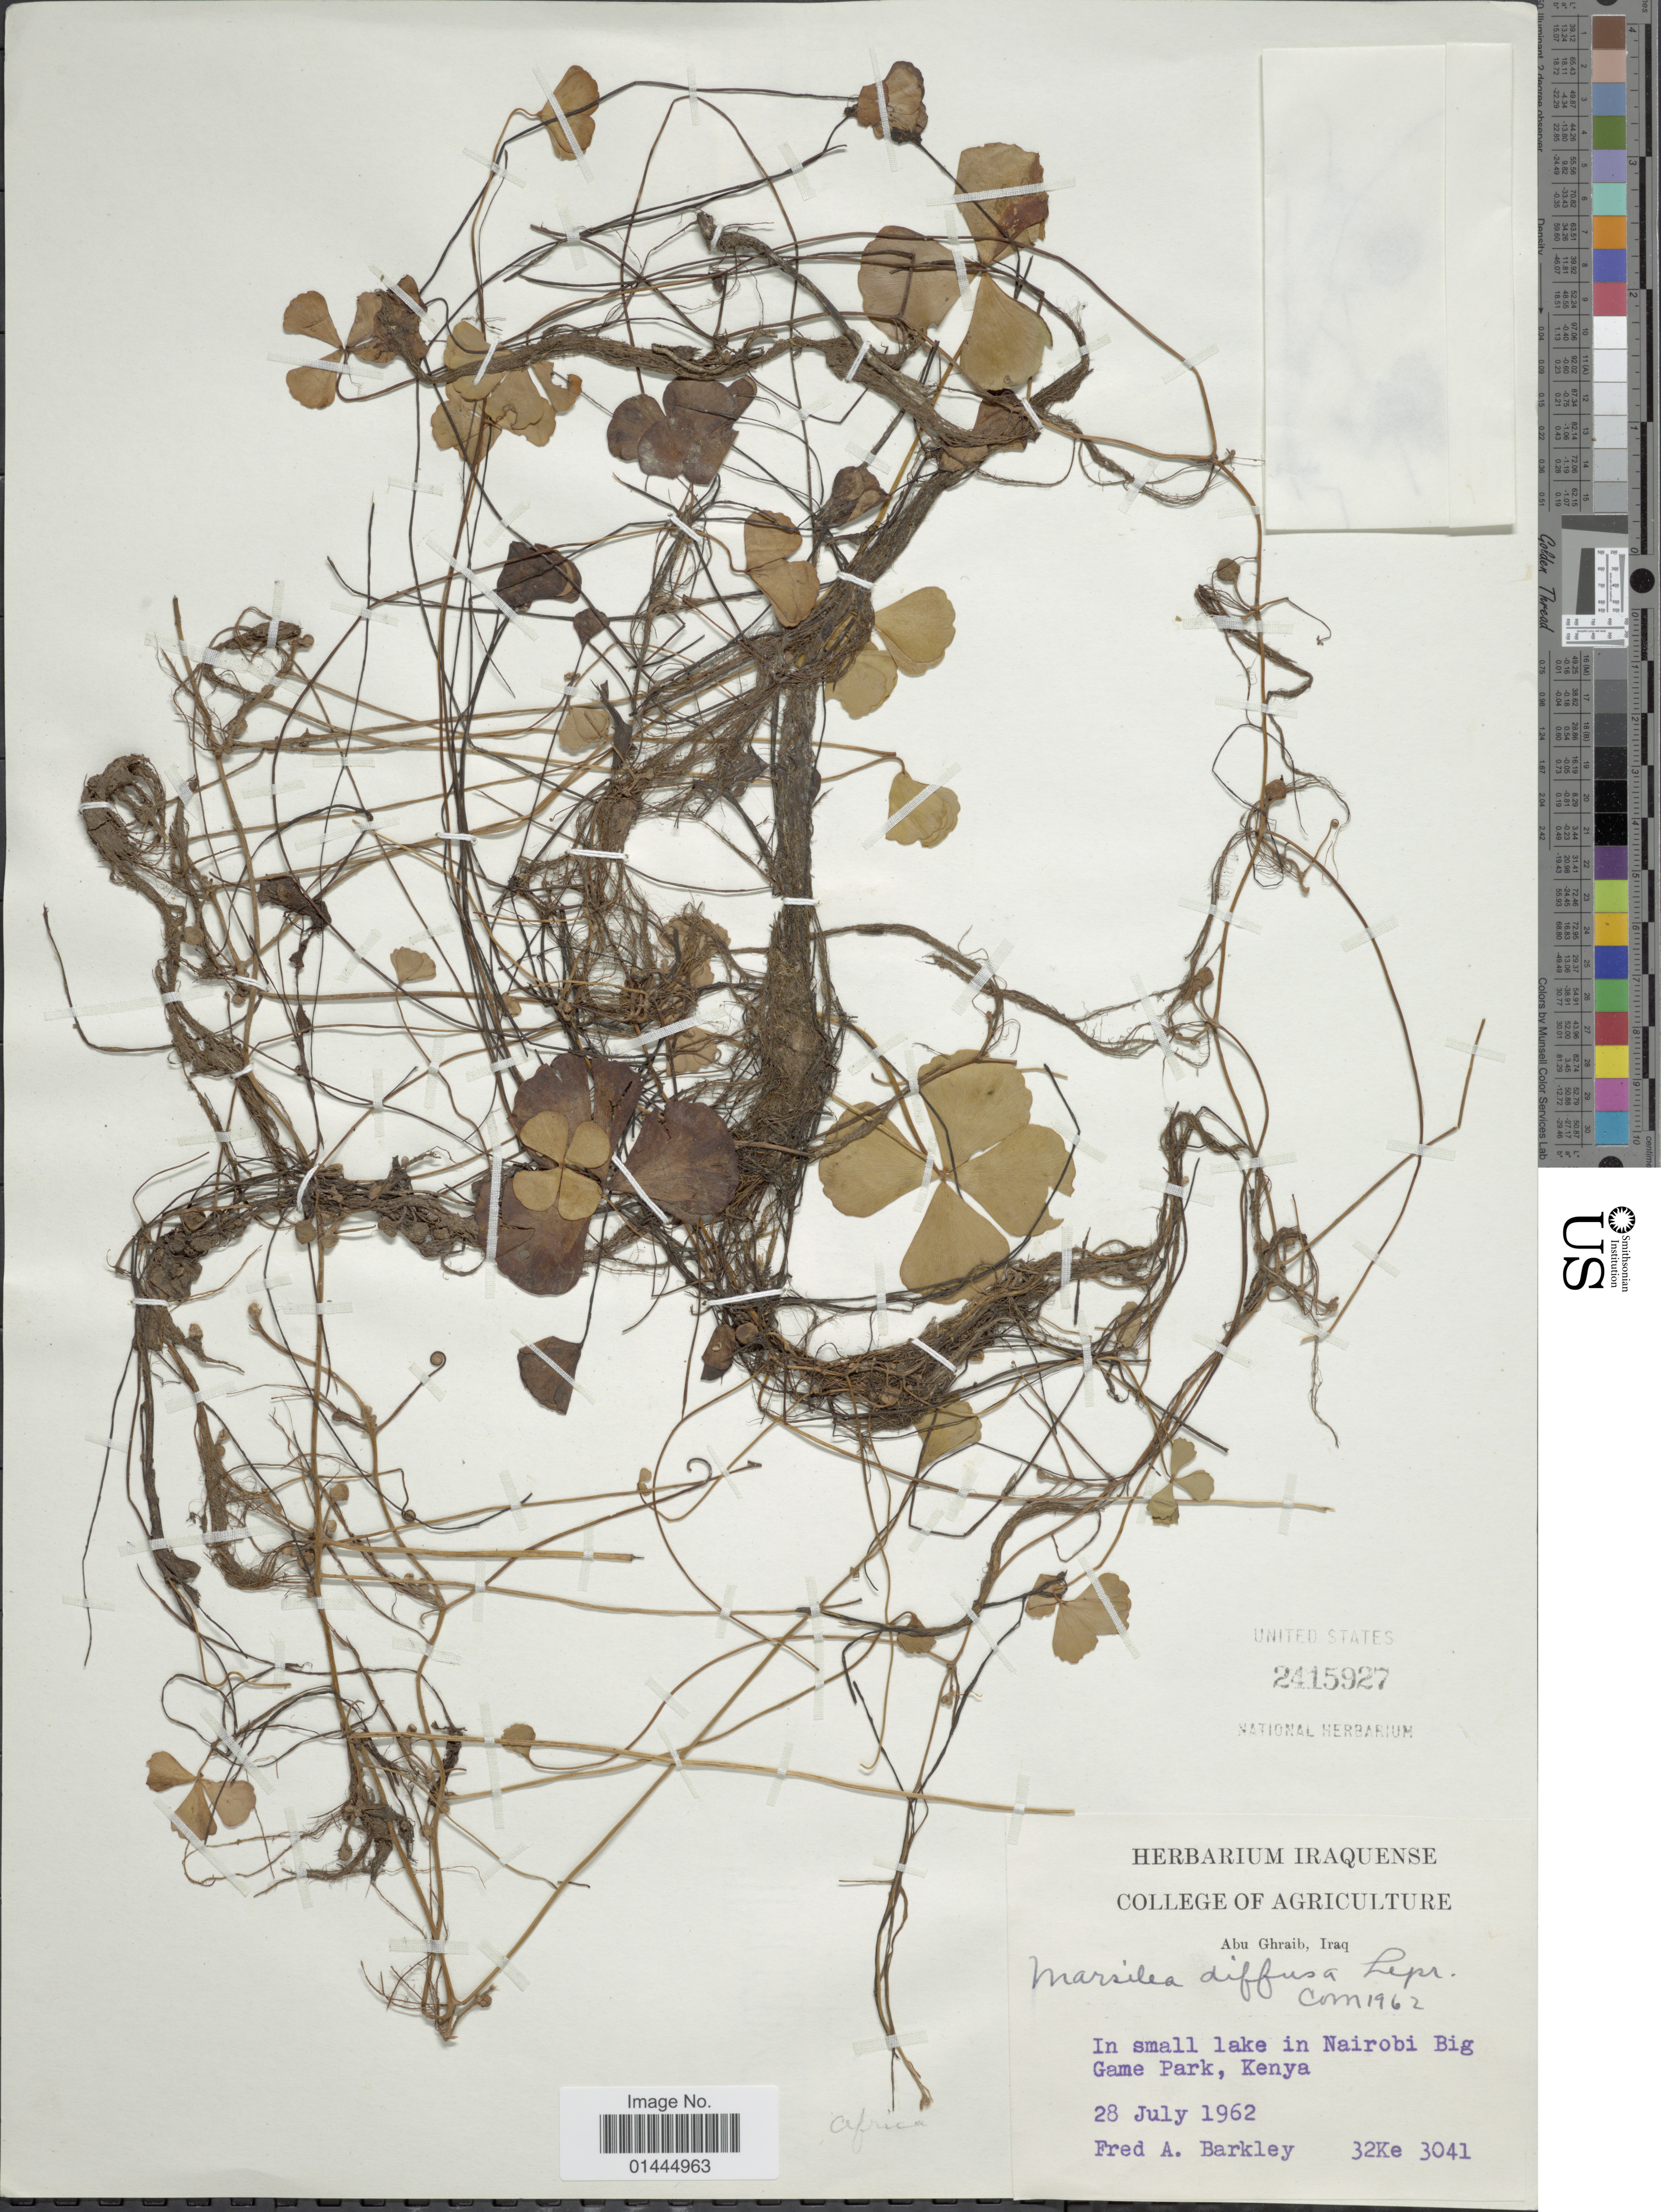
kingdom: Plantae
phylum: Tracheophyta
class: Polypodiopsida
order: Salviniales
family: Marsileaceae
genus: Marsilea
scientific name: Marsilea diffusa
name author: Lepr. ex A. Braun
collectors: F. A. Barkley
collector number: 32Ke 3041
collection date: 1962-07-28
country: Kenya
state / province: Nairobi Area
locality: In small lake in Nairobi Big Game Park.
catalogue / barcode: US 2415927